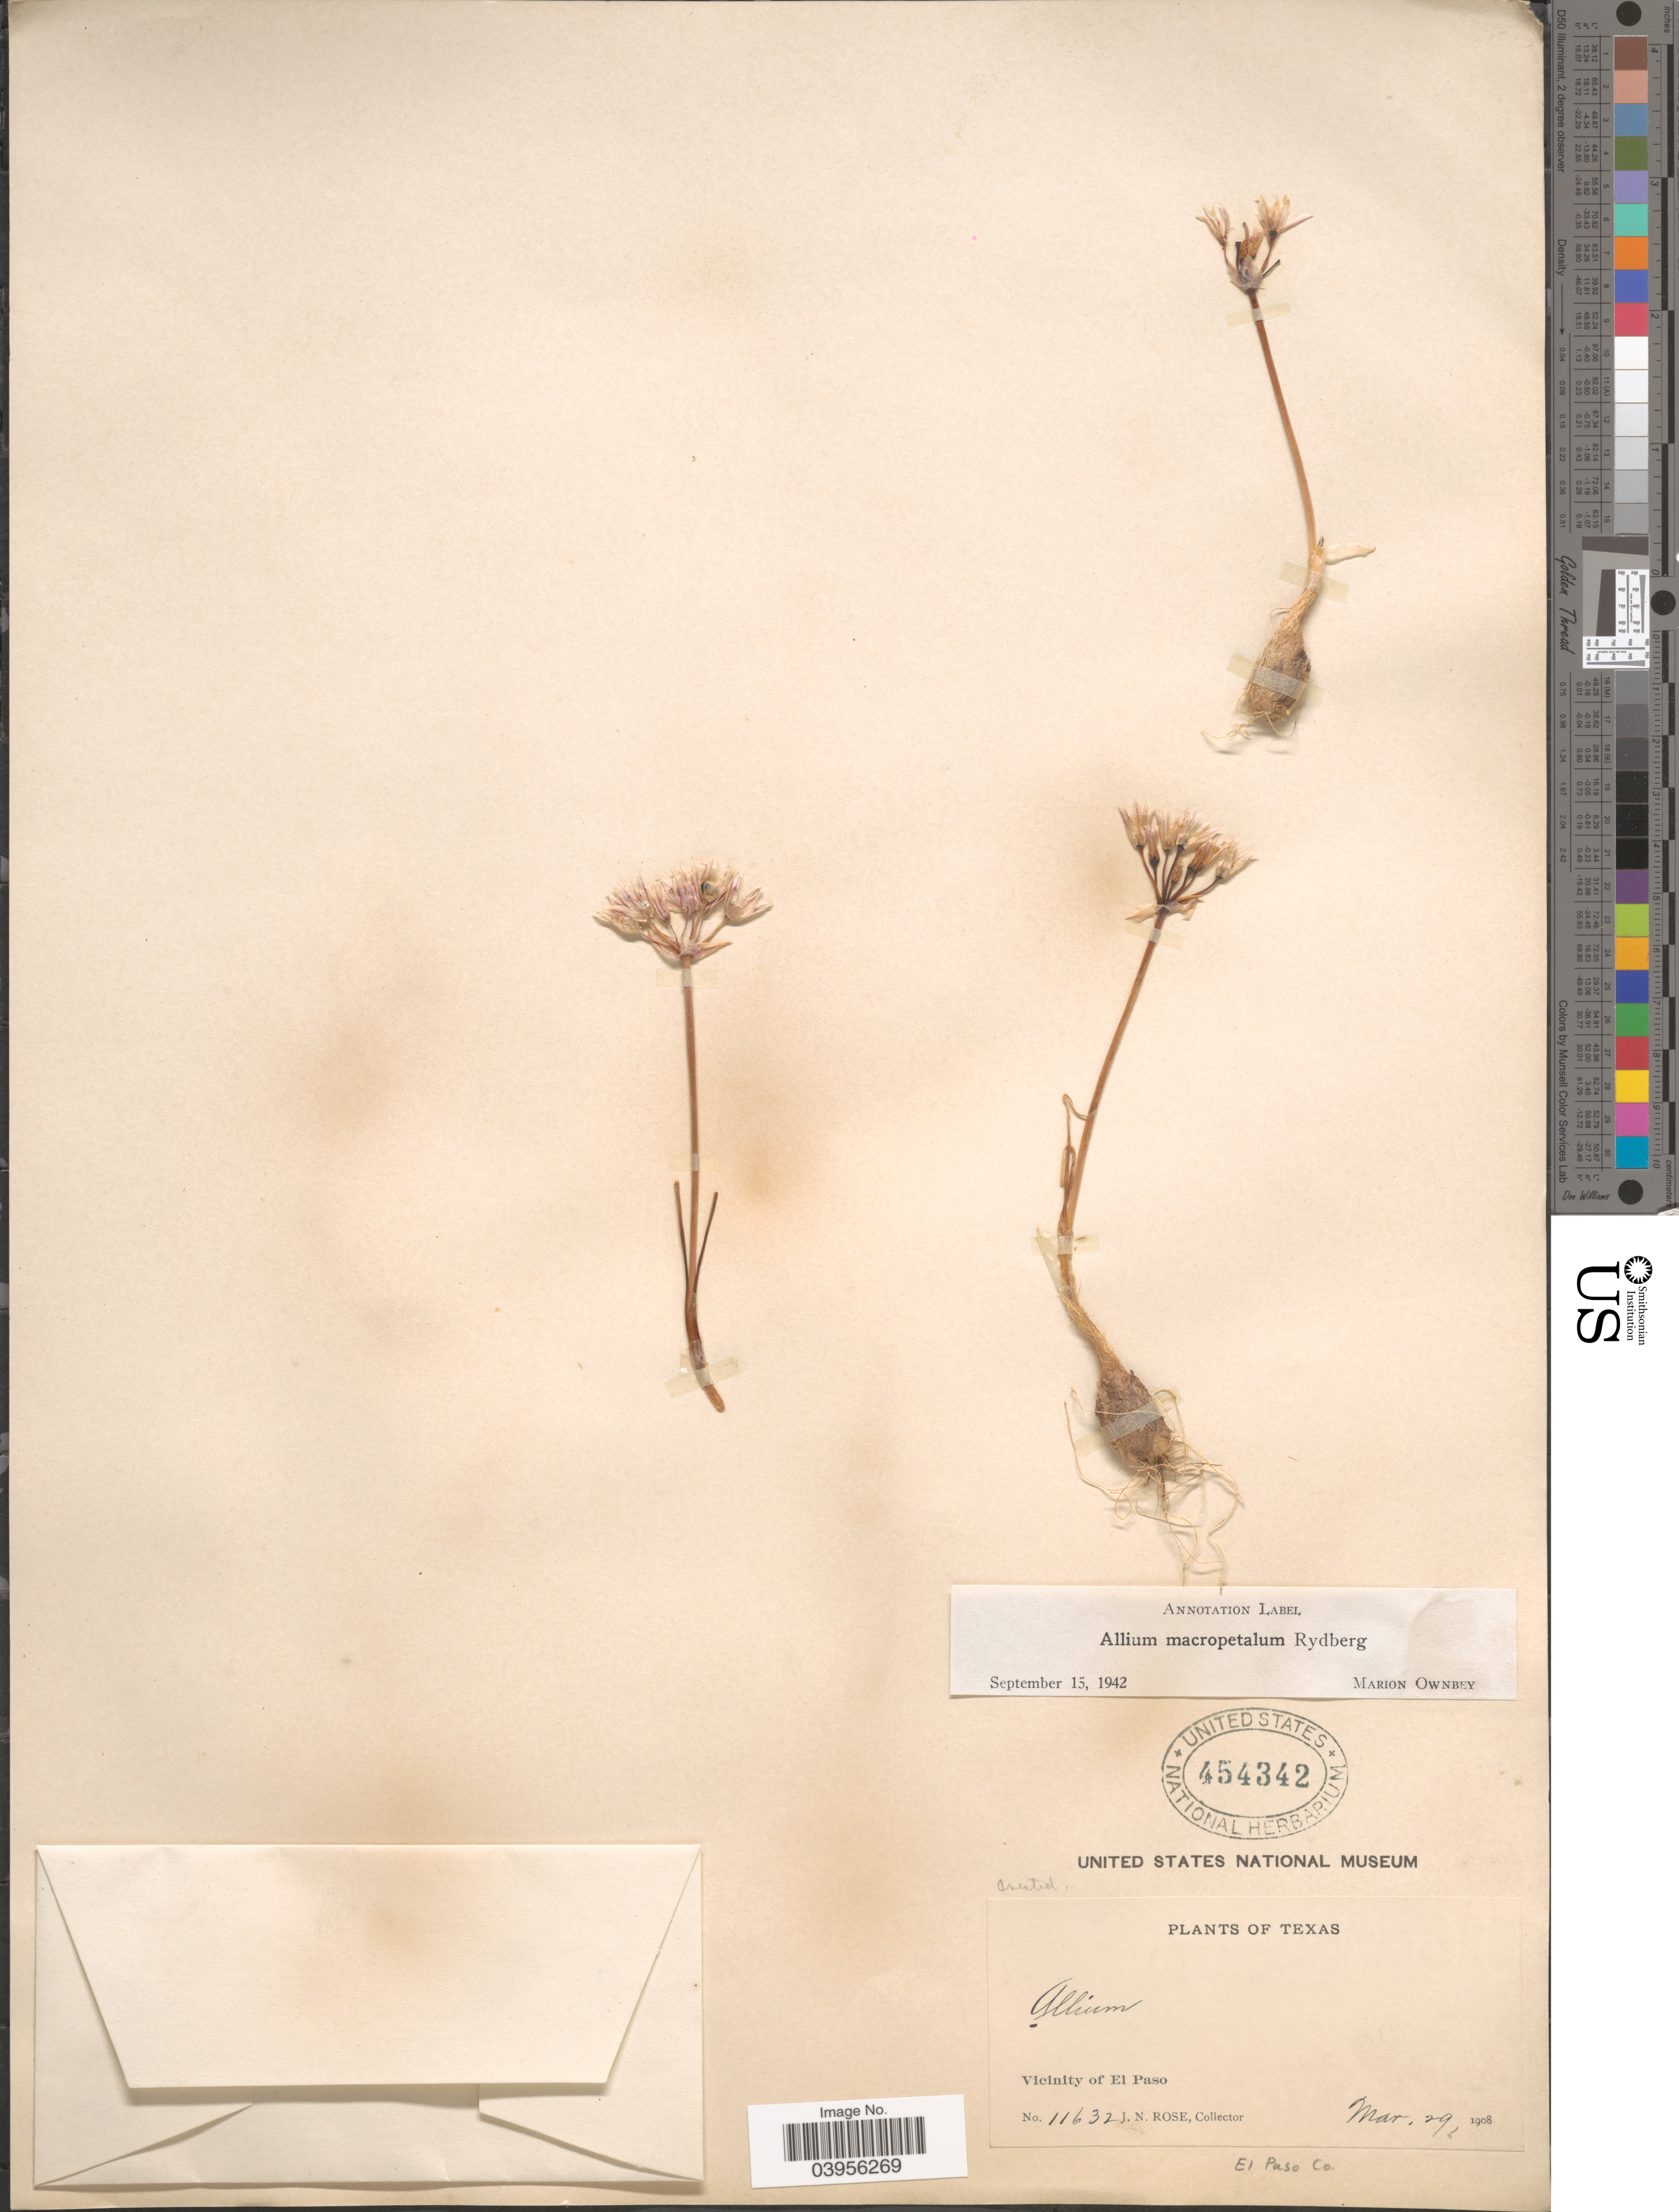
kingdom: Plantae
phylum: Tracheophyta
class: Liliopsida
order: Asparagales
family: Amaryllidaceae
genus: Allium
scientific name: Allium macropetalum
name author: Rydb.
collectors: J. N. Rose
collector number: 11632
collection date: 1908-03-29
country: United States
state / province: Texas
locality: Vicinity of El Paso. El Paso Co.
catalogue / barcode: US 454342